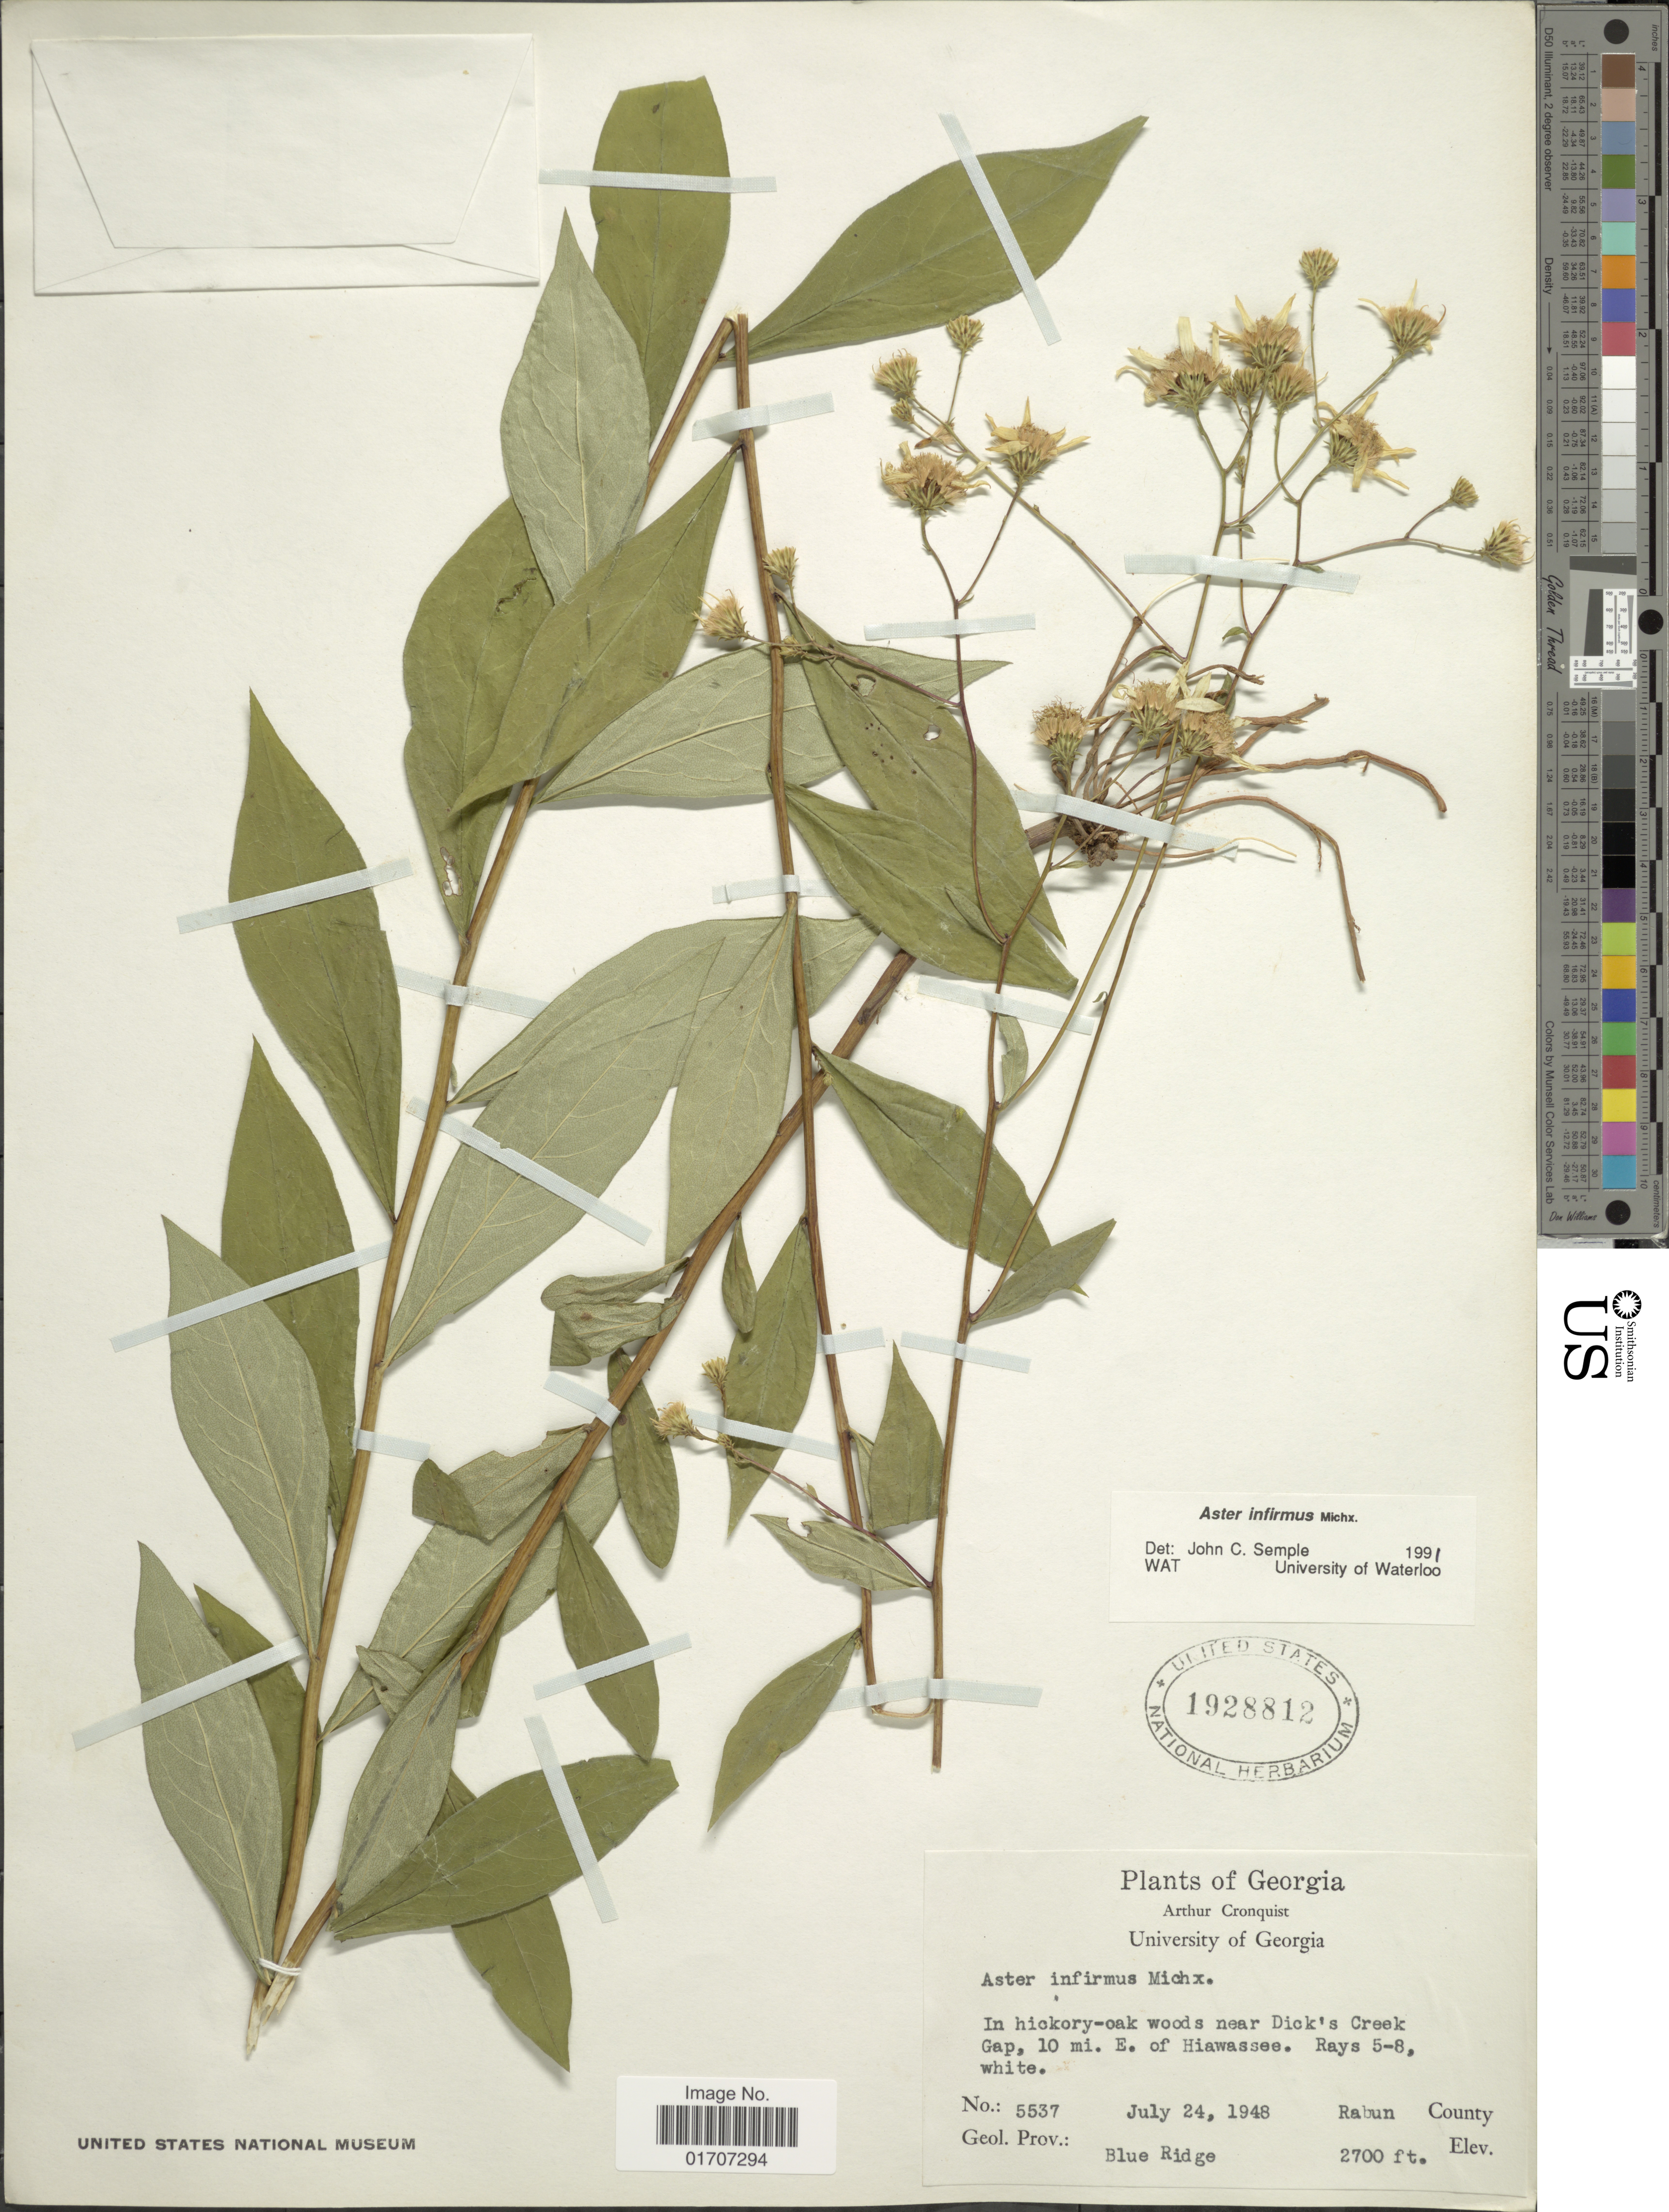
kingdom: Plantae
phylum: Tracheophyta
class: Magnoliopsida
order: Asterales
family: Asteraceae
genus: Doellingeria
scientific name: Doellingeria infirma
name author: (Michx.) Greene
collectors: A. J. Cronquist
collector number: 5537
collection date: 1948-09-24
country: United States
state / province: Georgia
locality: In hickory-oak woods near Dick's Creek Gap, 10 mi. E. of Hiawassee, Rabun County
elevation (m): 823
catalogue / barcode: US 1928812